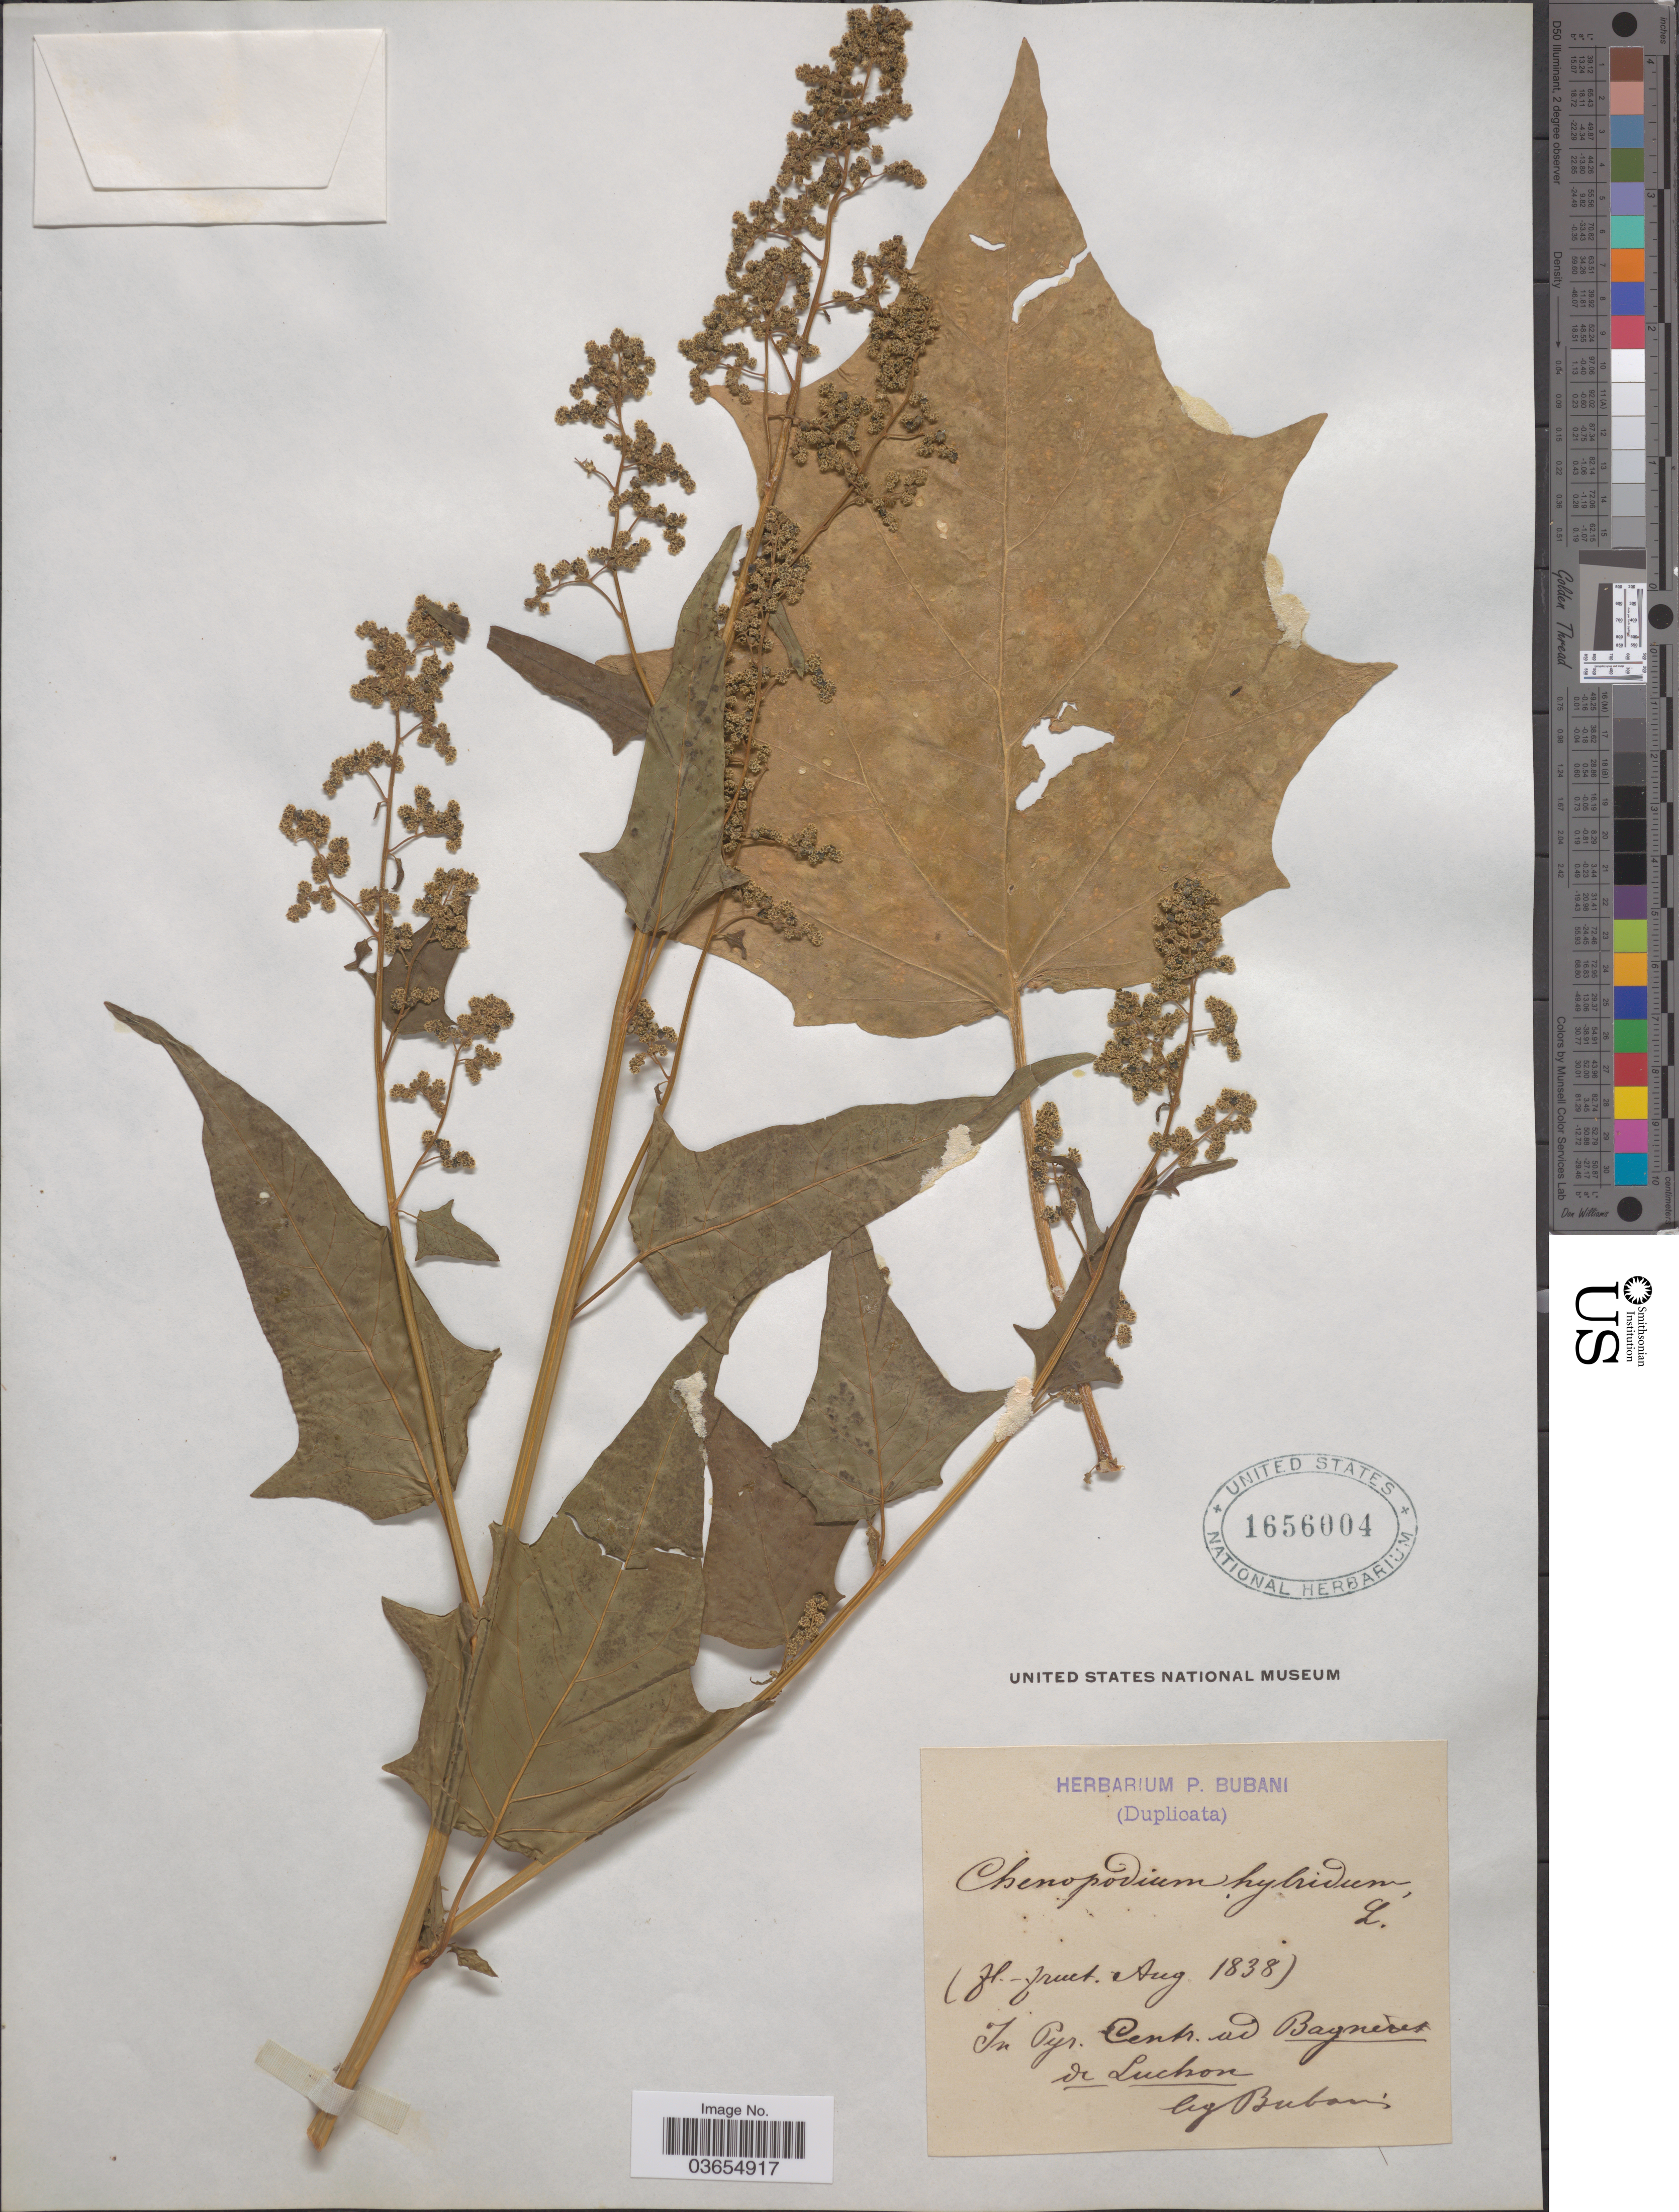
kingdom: Plantae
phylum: Tracheophyta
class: Magnoliopsida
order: Caryophyllales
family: Amaranthaceae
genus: Chenopodium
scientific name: Chenopodium hybridum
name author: L.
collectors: P. Bubani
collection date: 1838-08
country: France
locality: In Pyr. Centr. ad Bagneres de Luchon.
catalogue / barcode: US 1656004